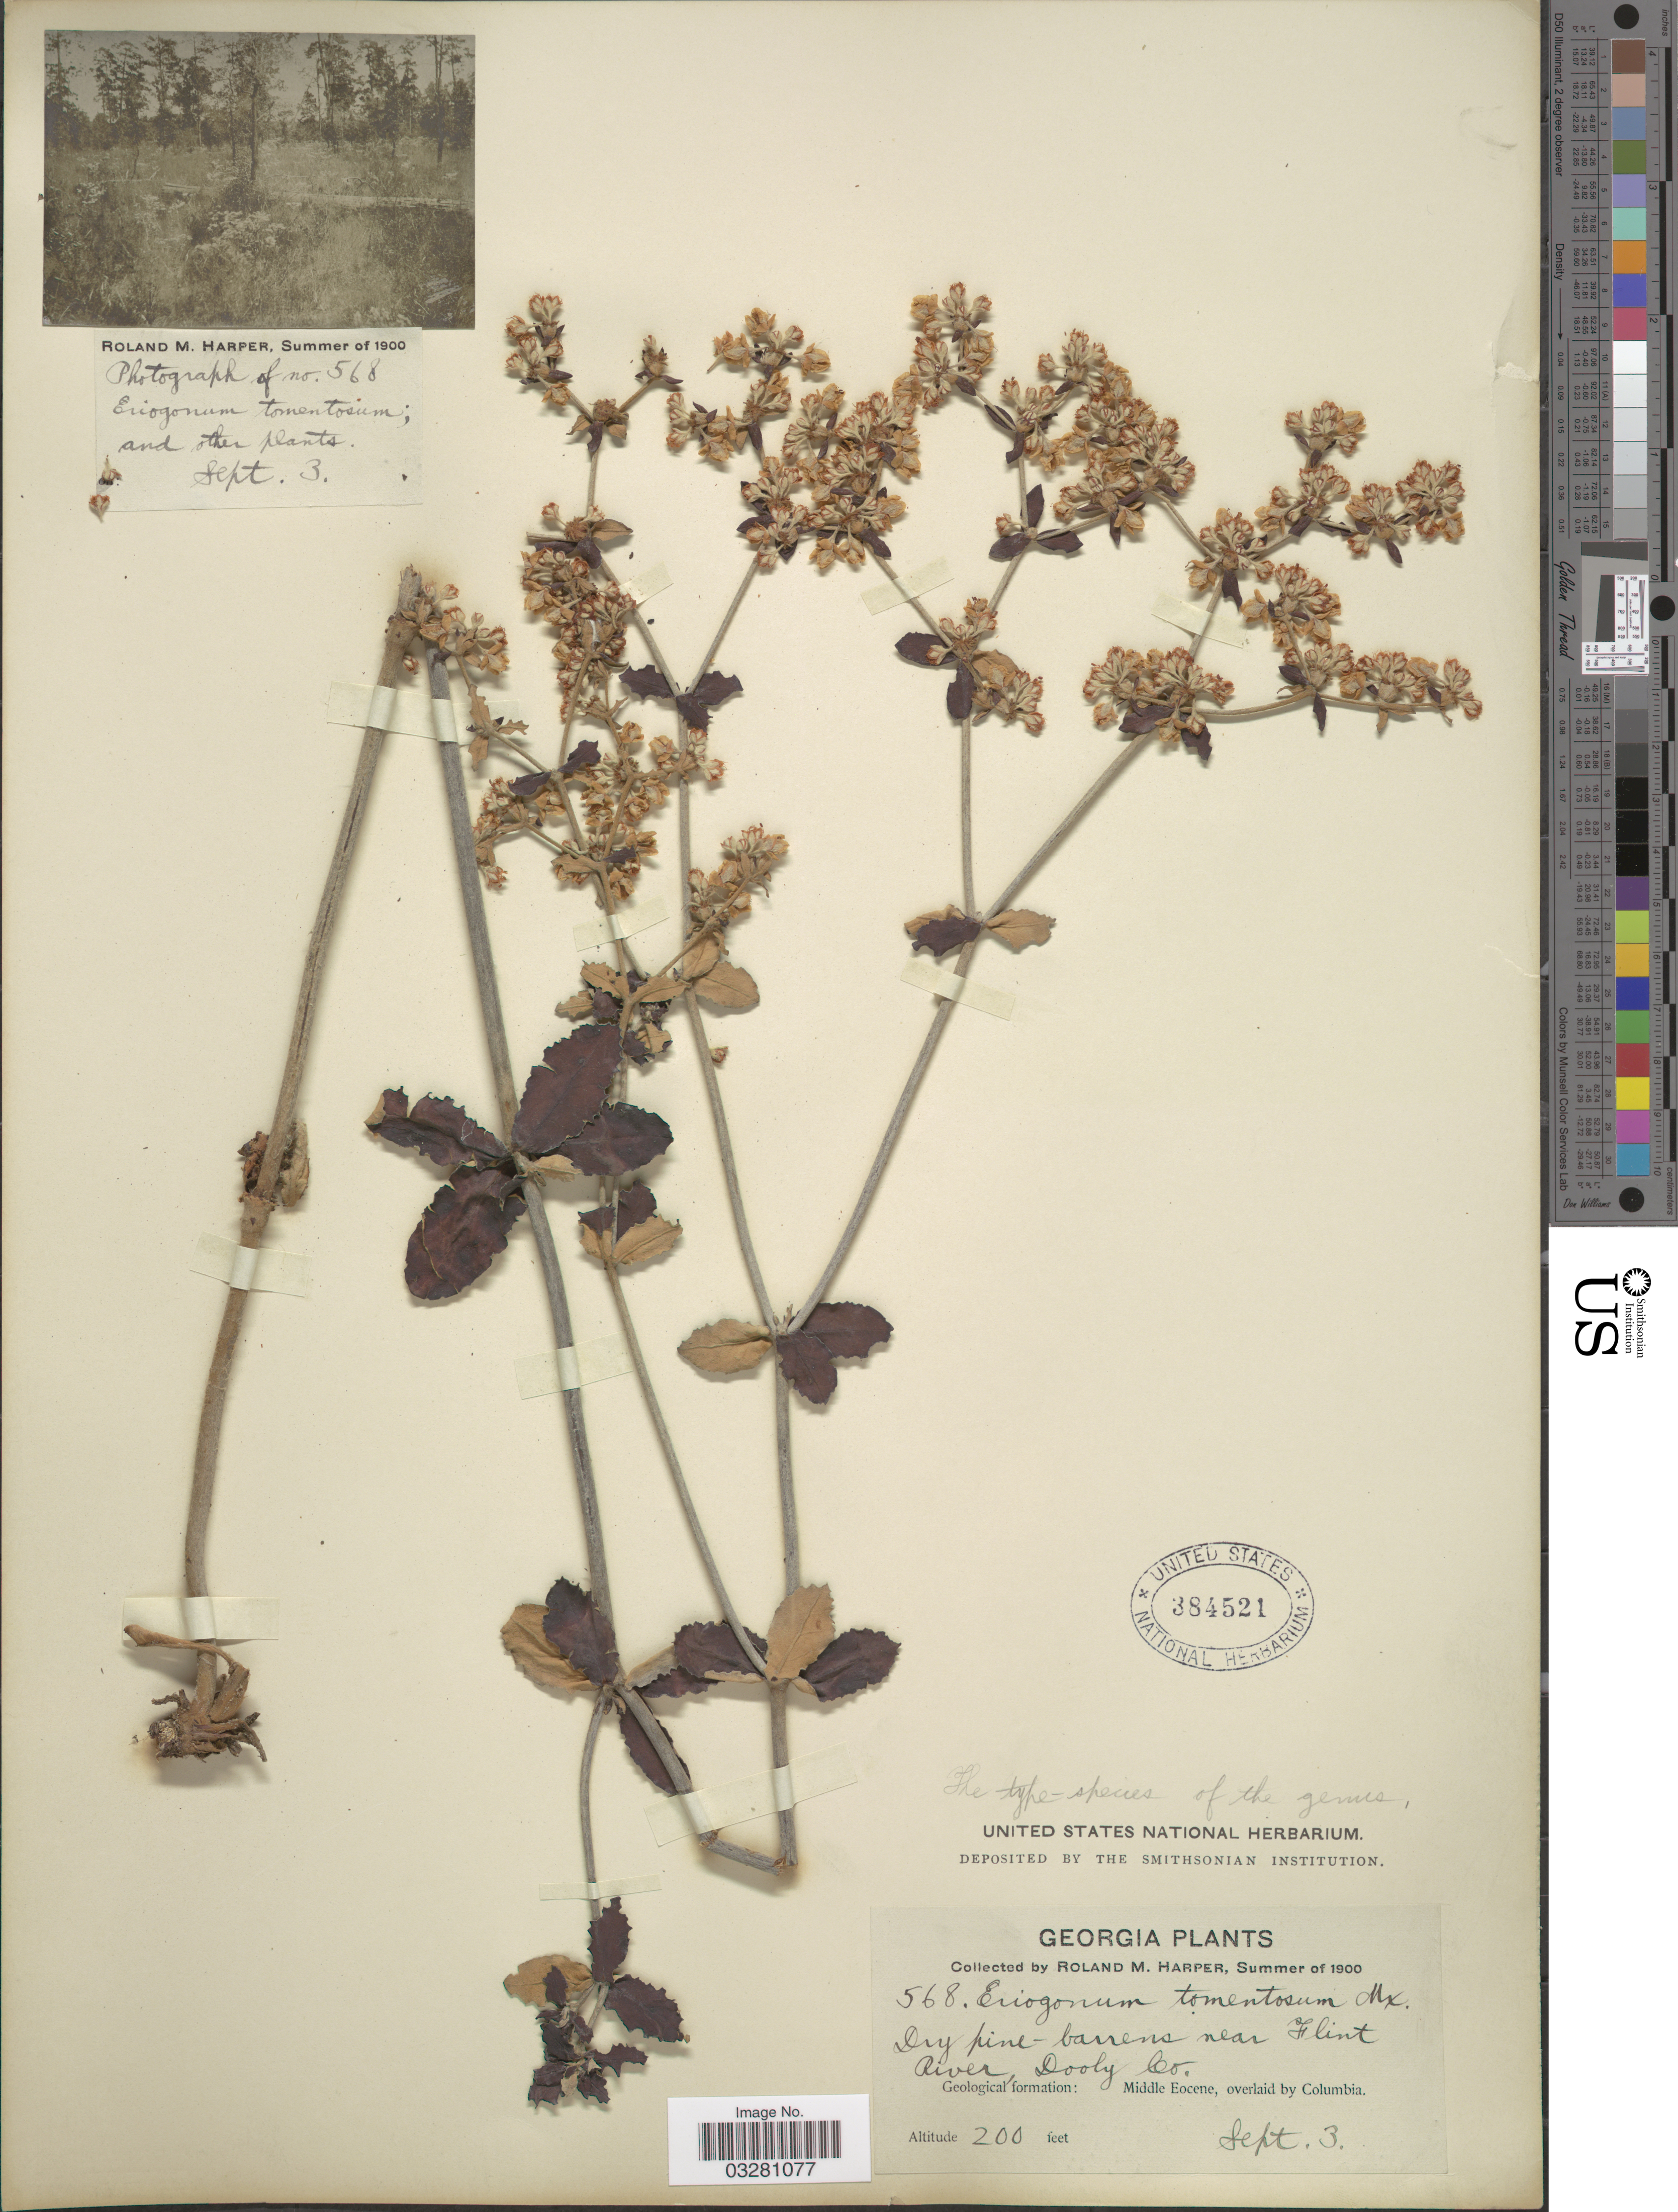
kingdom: Plantae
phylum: Tracheophyta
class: Magnoliopsida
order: Caryophyllales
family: Polygonaceae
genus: Eriogonum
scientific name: Eriogonum tomentosum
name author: Michx.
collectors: R. M. Harper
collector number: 568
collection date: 1900-09-03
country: United States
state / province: Georgia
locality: Near Flint River, Dooly Co.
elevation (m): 61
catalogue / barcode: US 384521